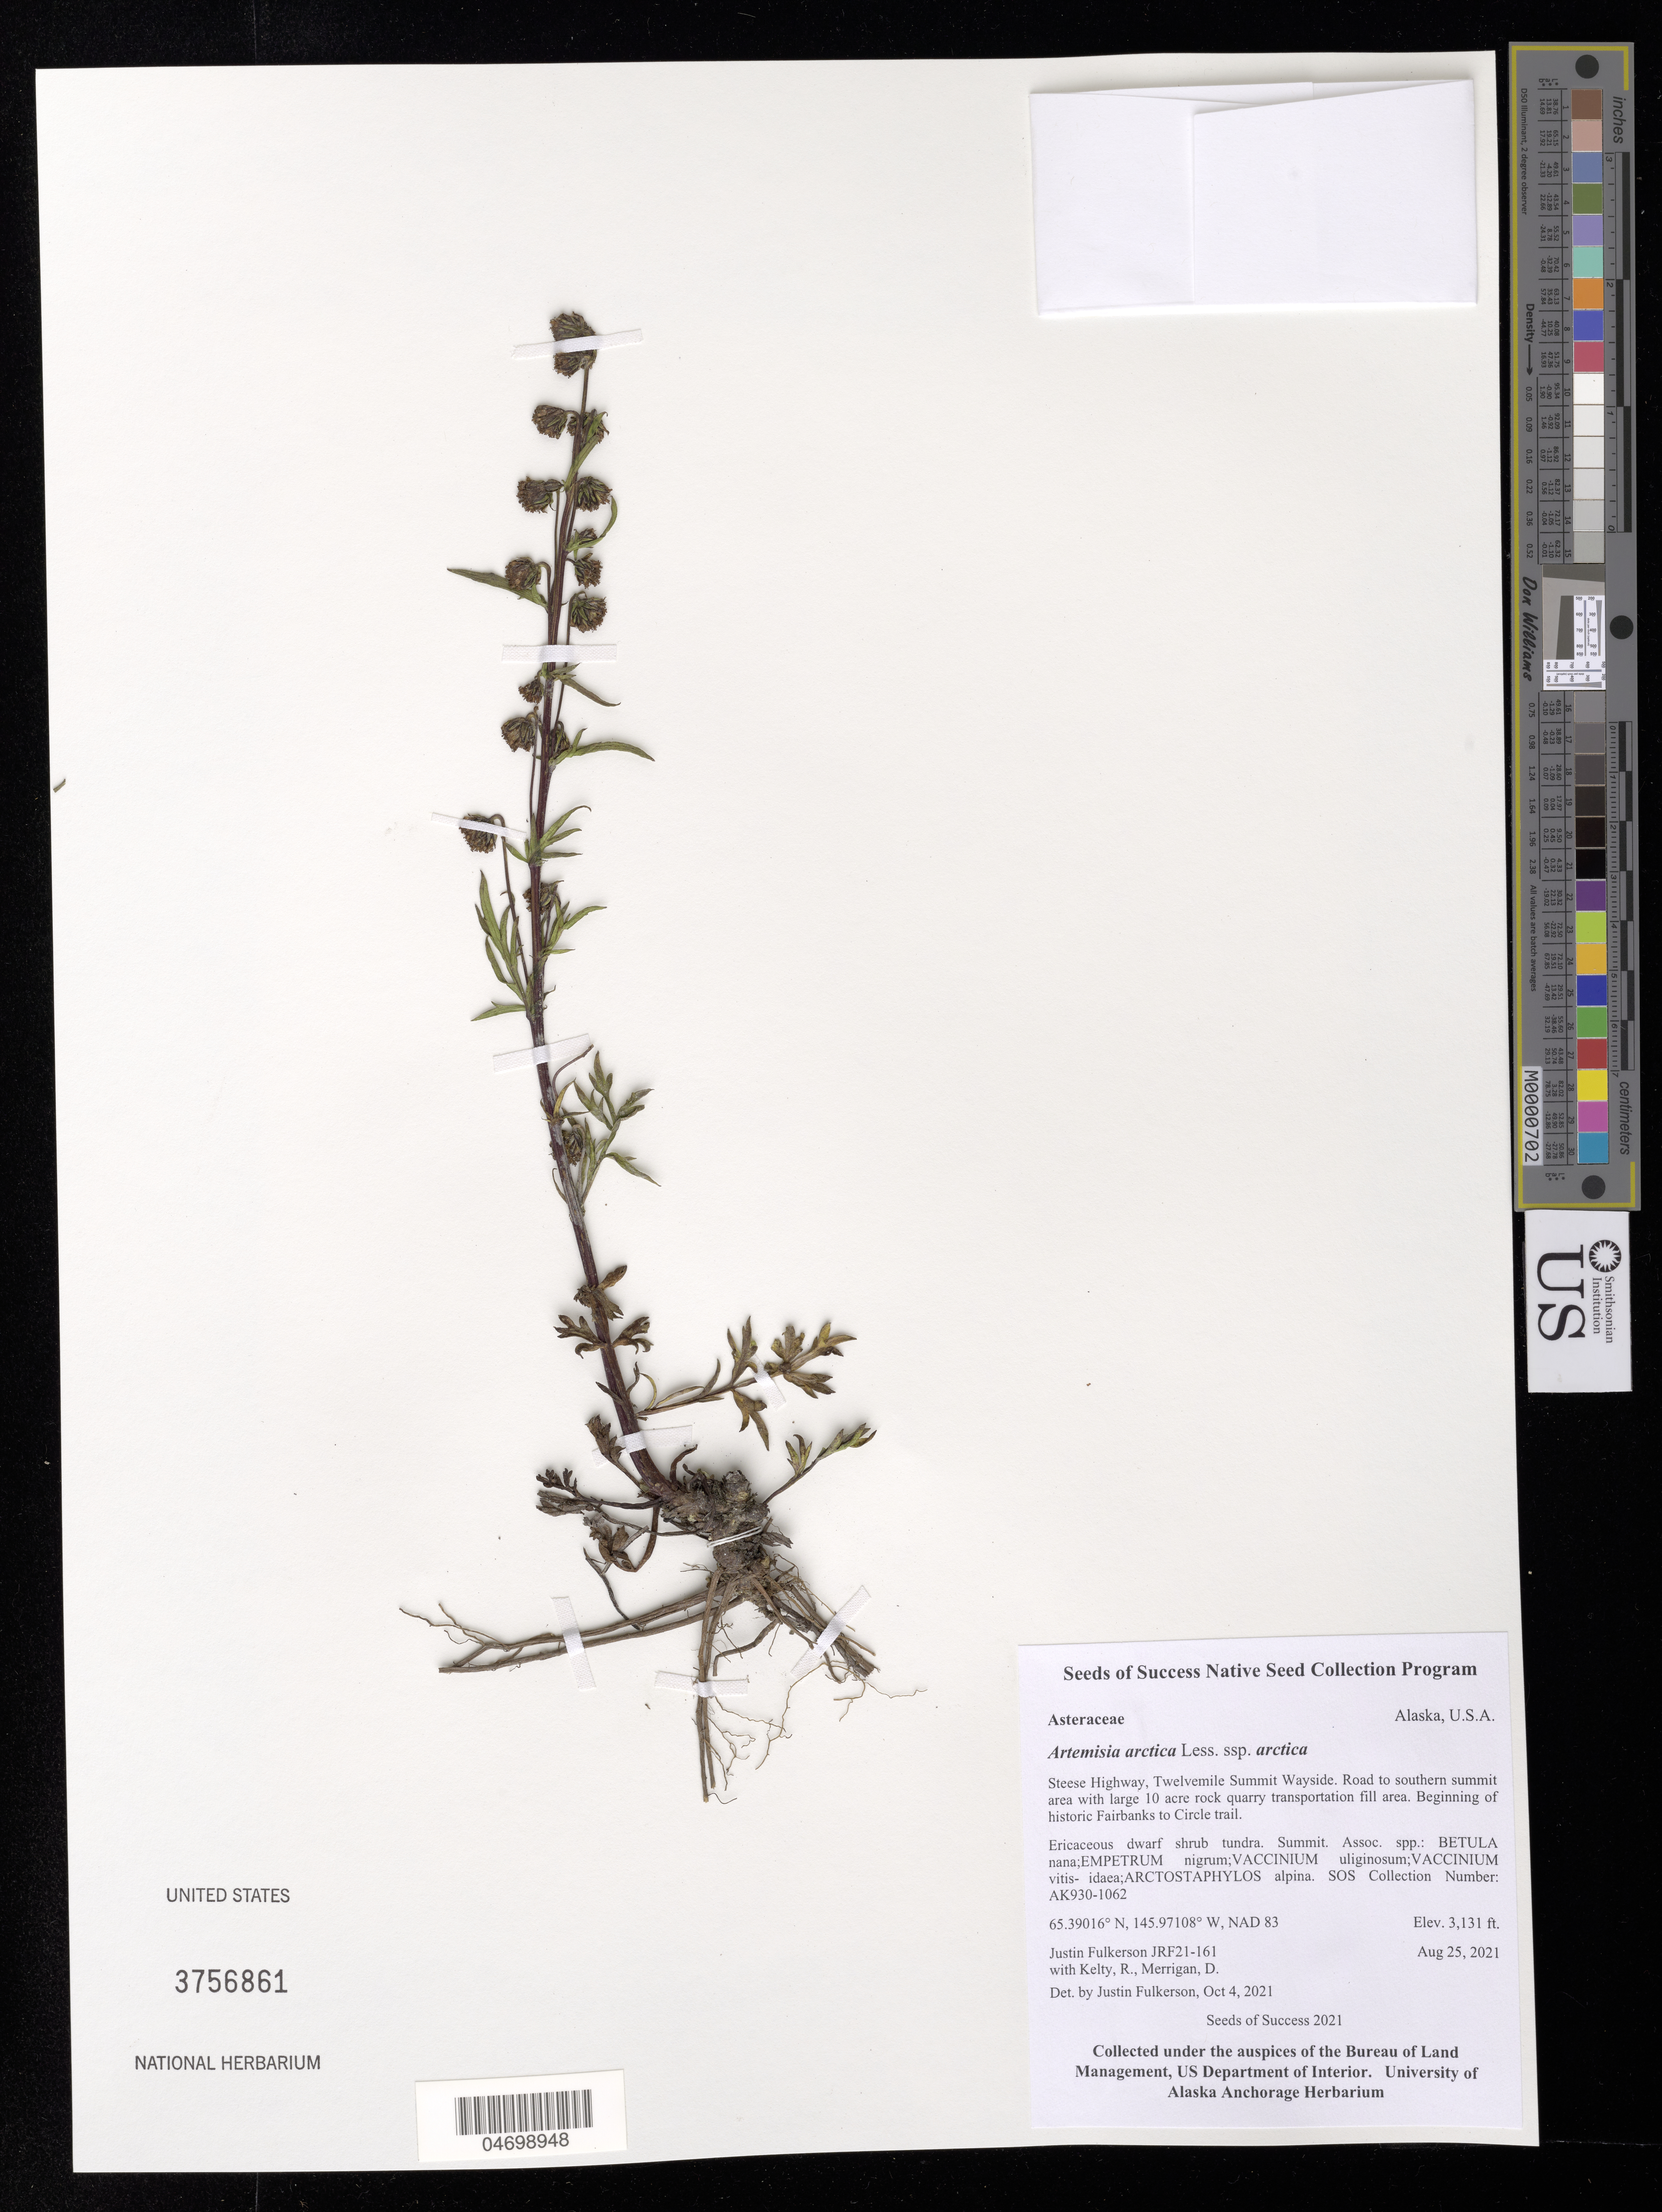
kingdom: Plantae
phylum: Tracheophyta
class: Magnoliopsida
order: Asterales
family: Asteraceae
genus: Artemisia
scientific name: Artemisia arctica subsp. arctica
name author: Less.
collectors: J. Fulkerson, R. Kelty & D. Merrigan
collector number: AK930-1062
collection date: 2021-08-25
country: United States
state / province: Alaska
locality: Steese Hwy, 12 mile summit wayside. Beginning of historic Fairbanks to Circle trail.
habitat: Ericaceous dwarf shrub tundra. Summit. With Betula nana, Empetrum nigrum, Vaccinium vitis-idaea, etc.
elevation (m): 954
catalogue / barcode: US 3756861